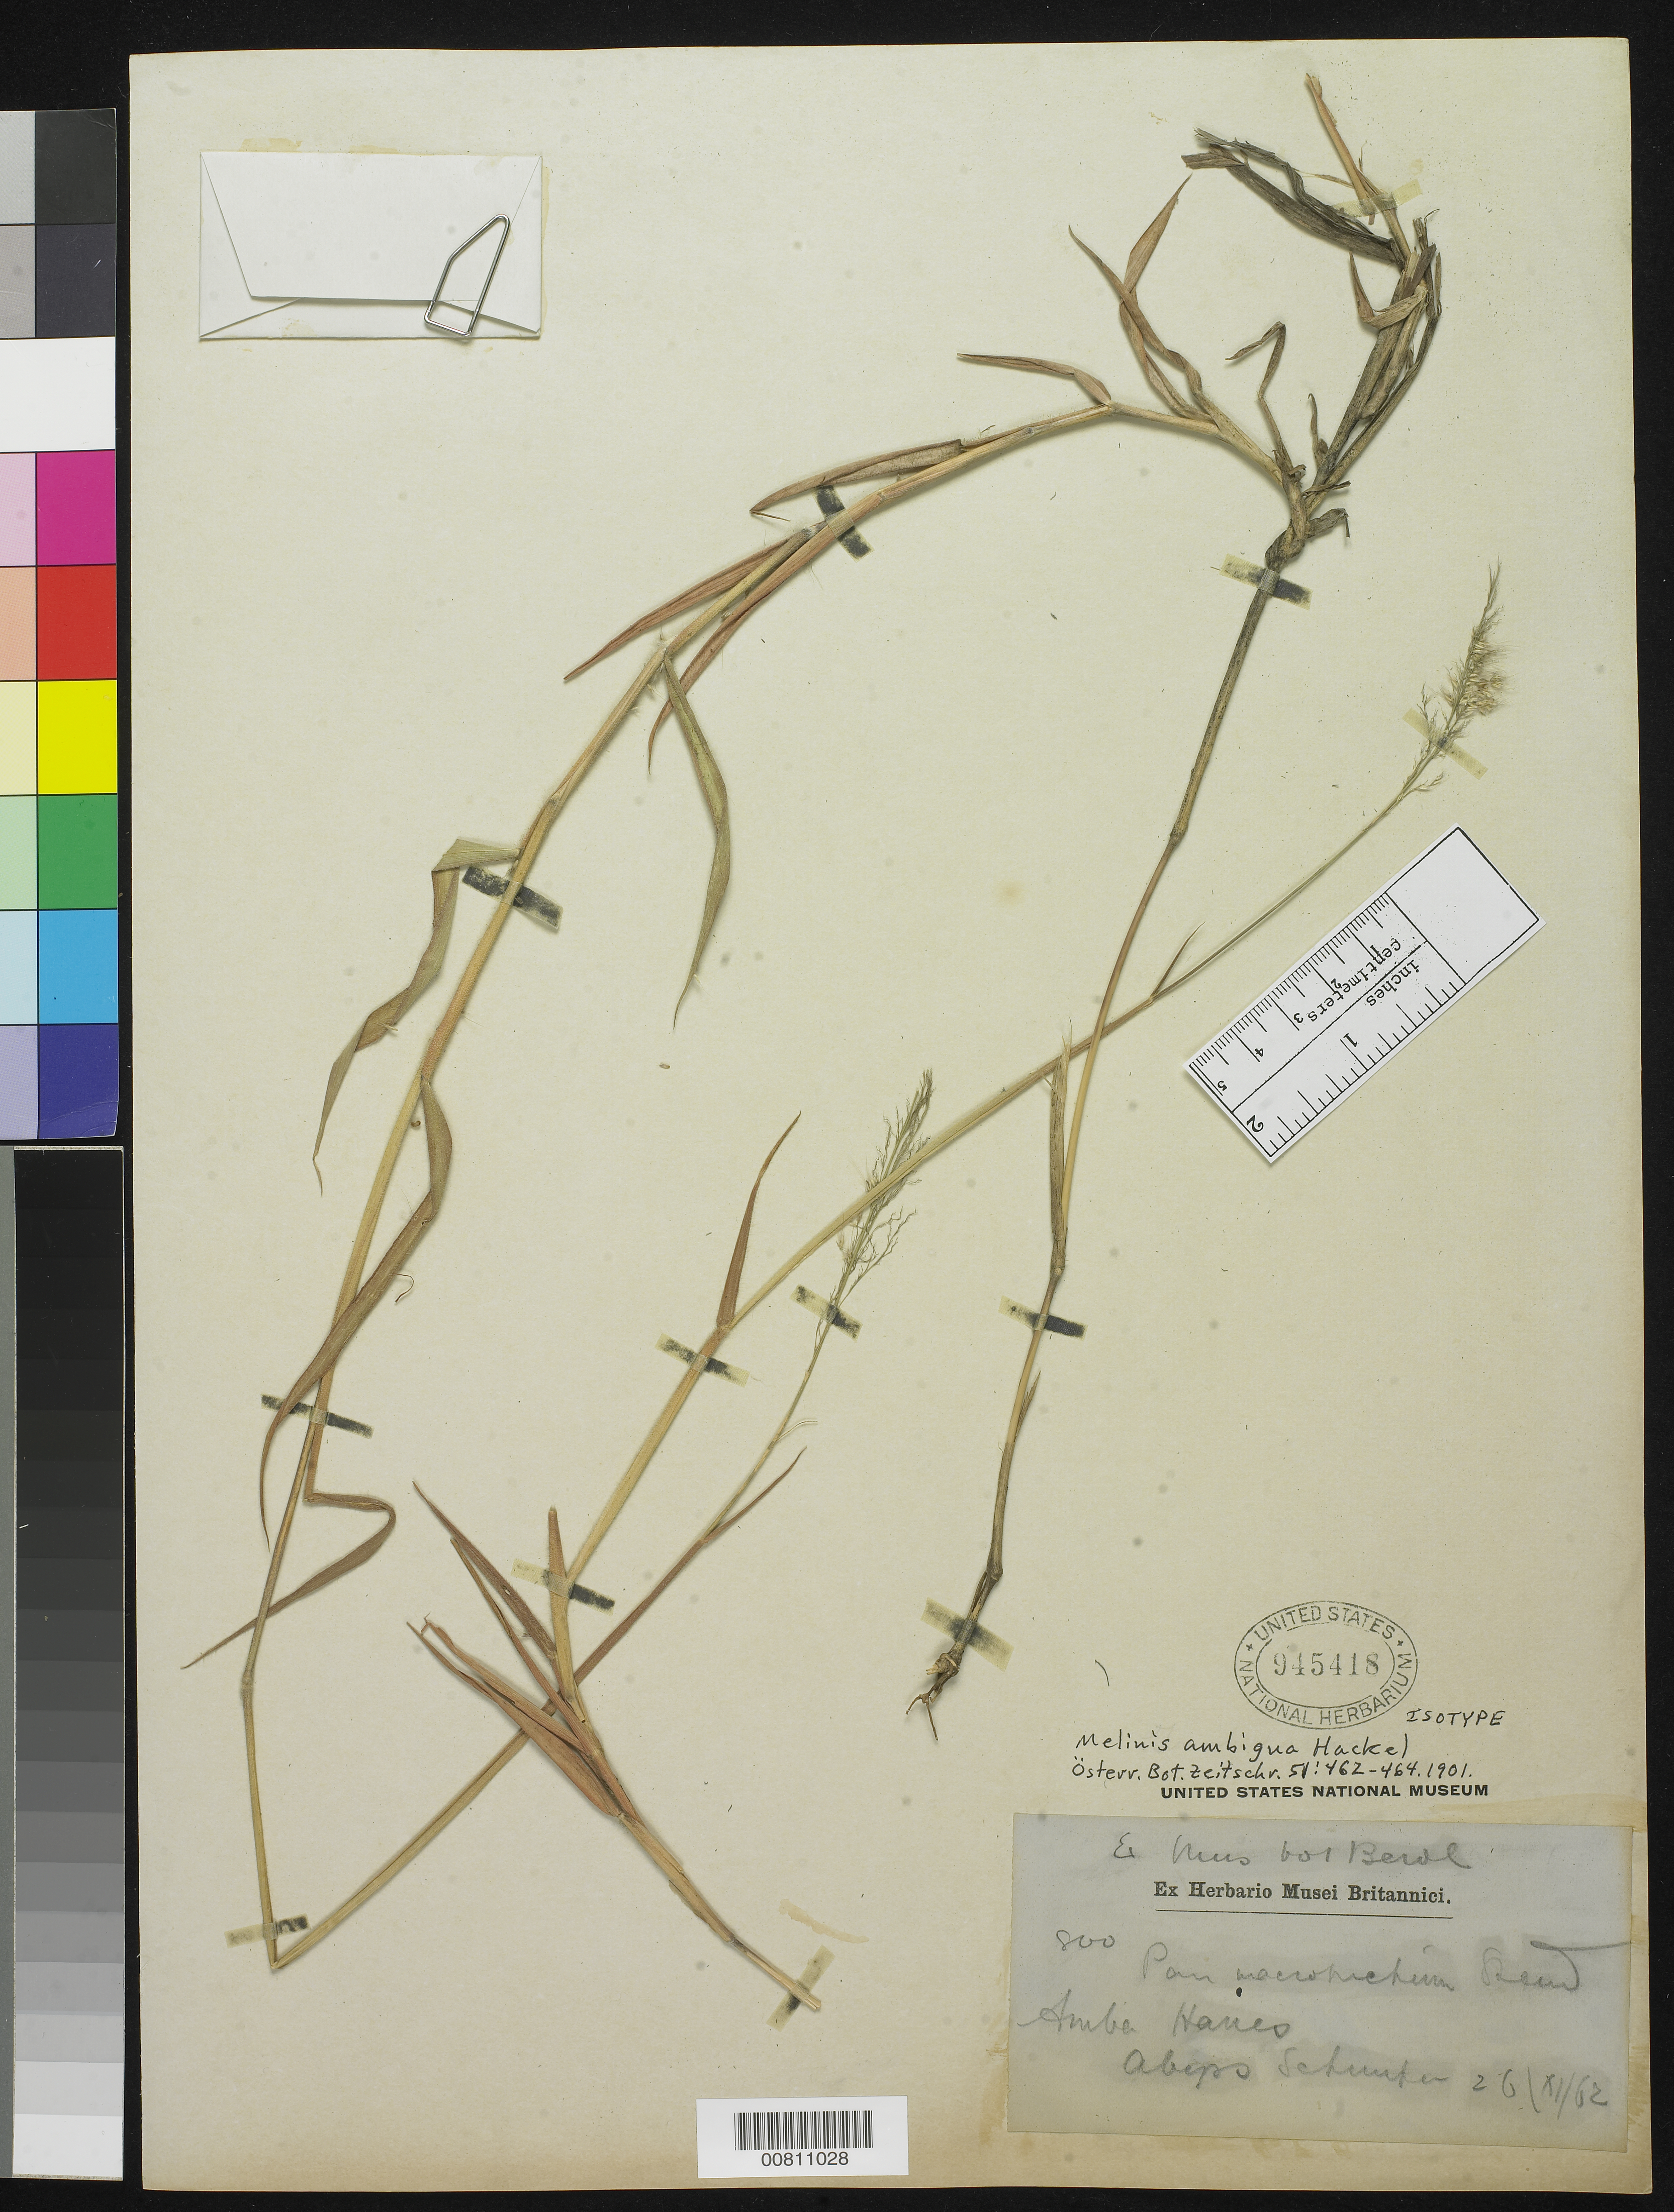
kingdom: Plantae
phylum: Tracheophyta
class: Liliopsida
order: Poales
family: Poaceae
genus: Melinis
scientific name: Melinis ambigua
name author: Hack.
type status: Isolectotype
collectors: G. W. Schimper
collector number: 800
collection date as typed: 26 Nov 1862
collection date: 1862-11-26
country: Ethiopia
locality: Amba Harres, Abyss.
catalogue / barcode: US 945418